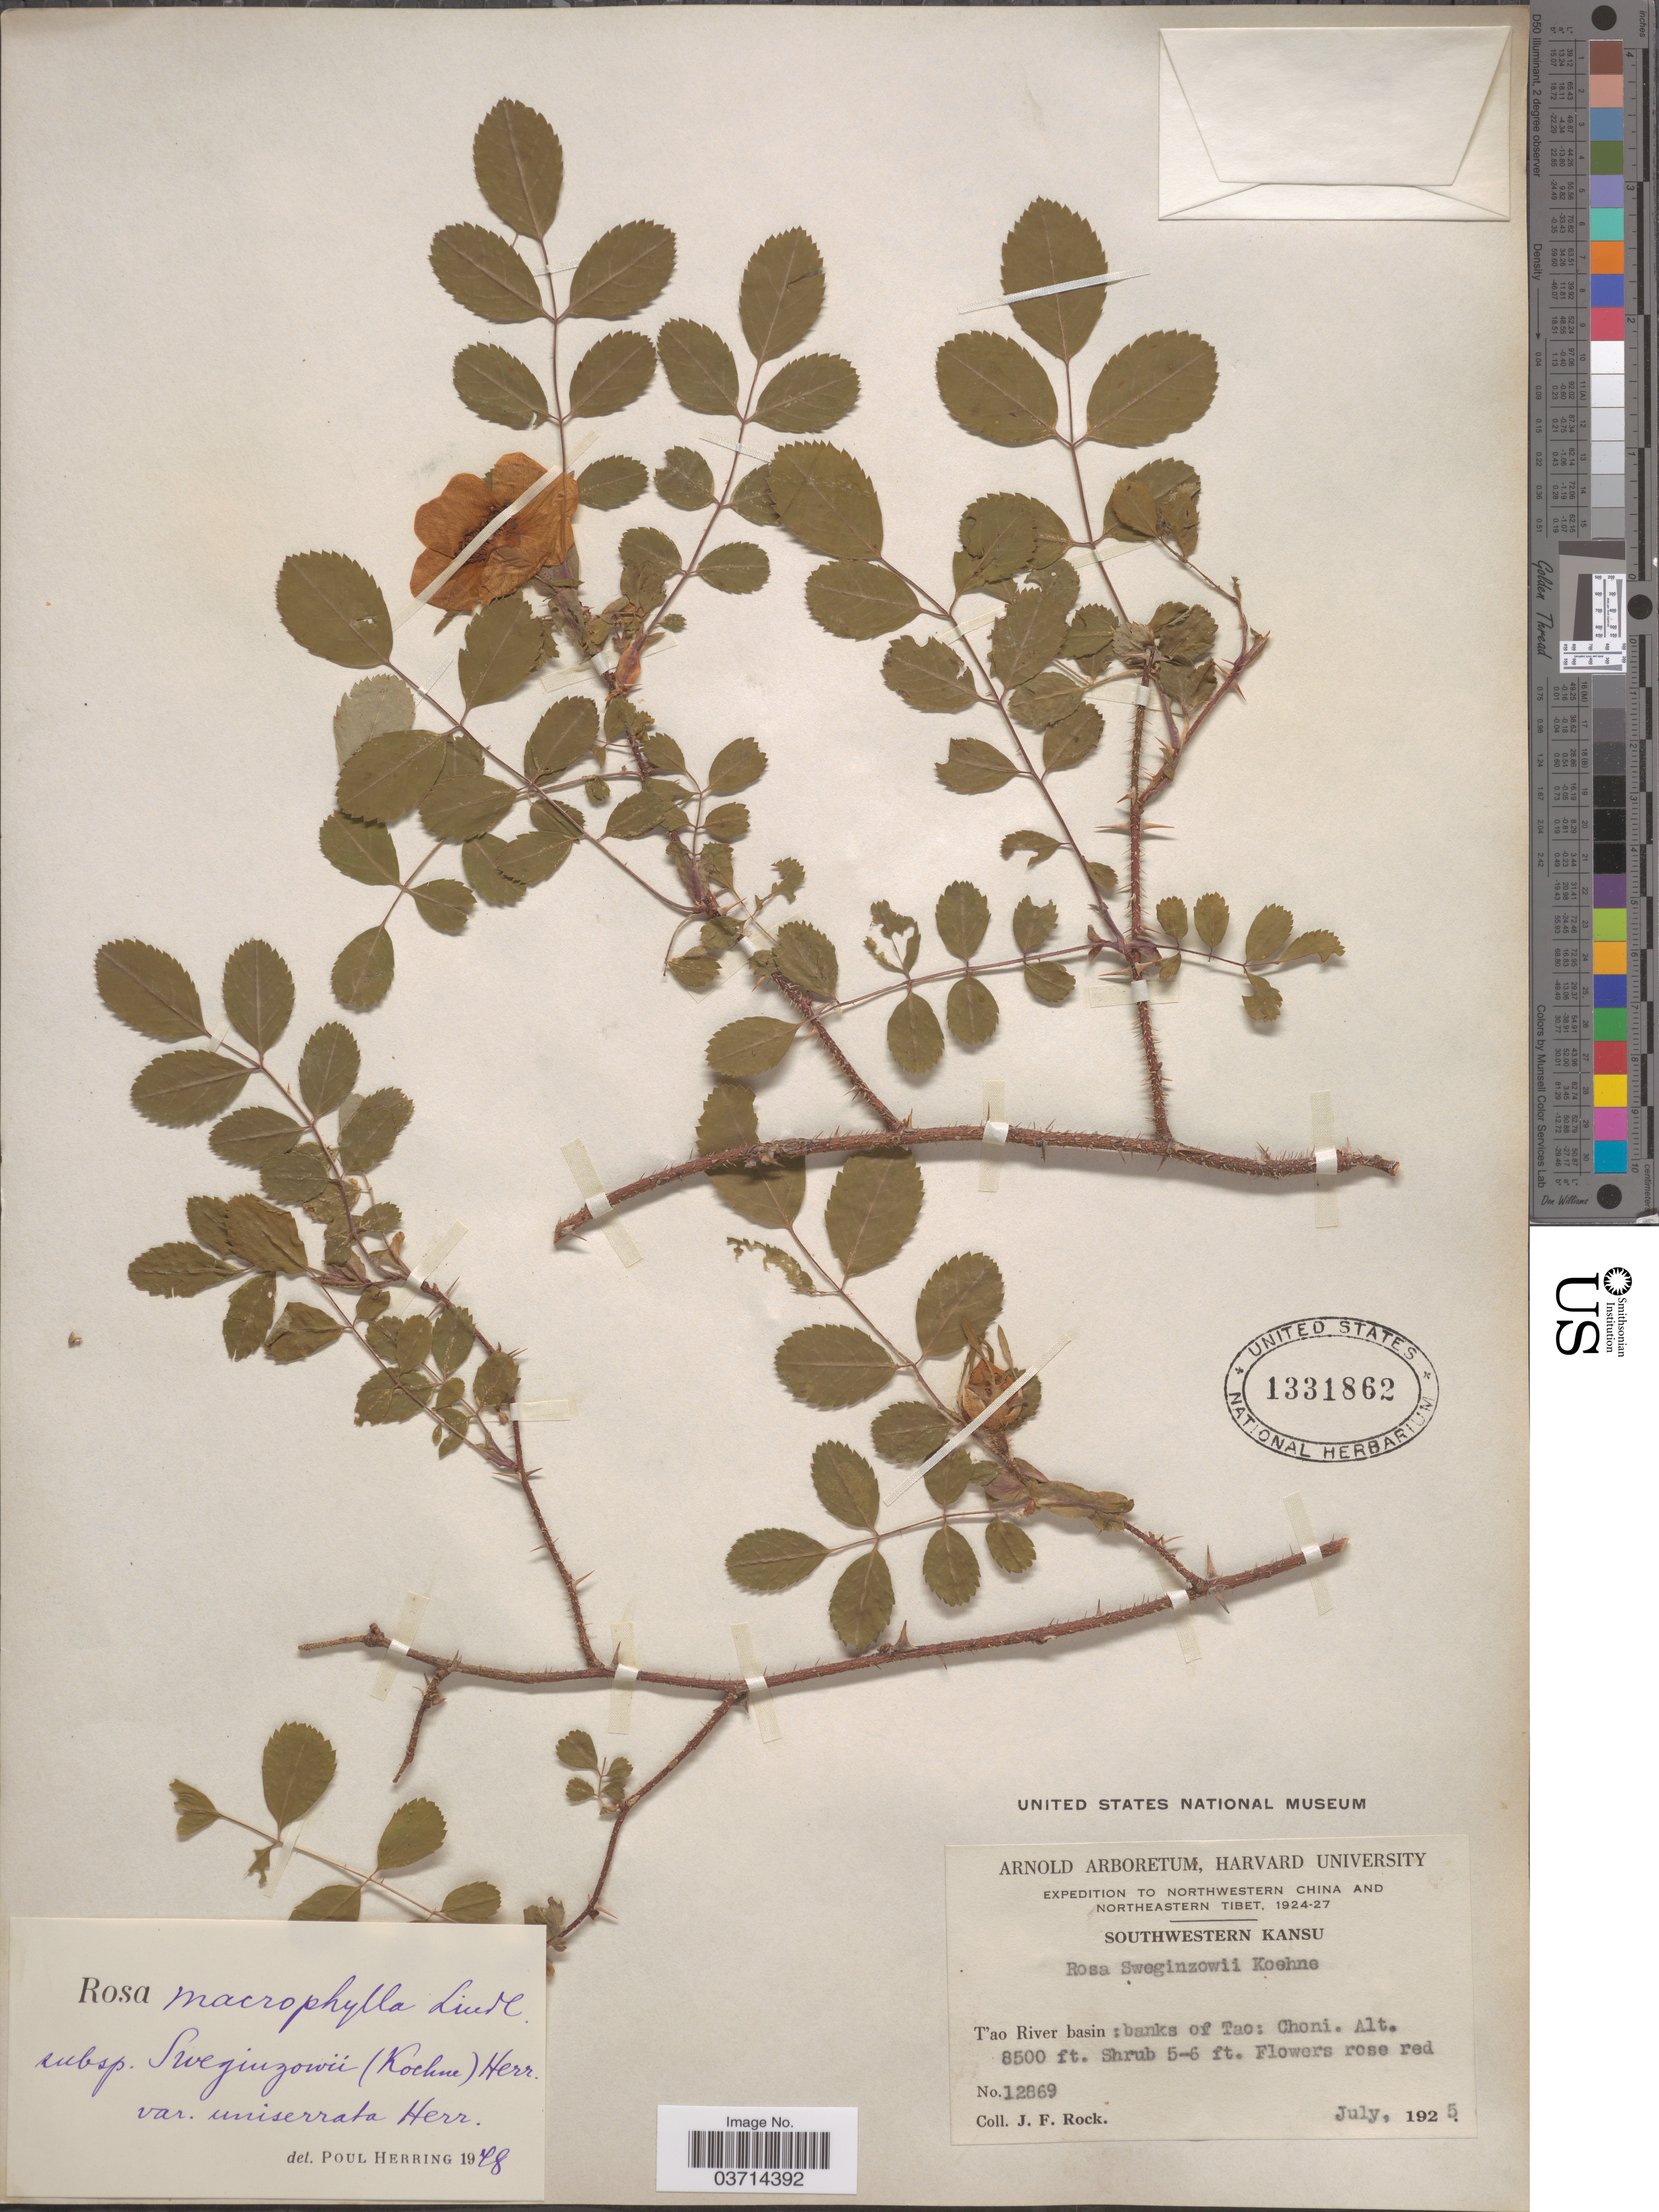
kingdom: Plantae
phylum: Tracheophyta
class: Magnoliopsida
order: Rosales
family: Rosaceae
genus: Rosa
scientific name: Rosa sweginzowii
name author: Koehne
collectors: J. Rock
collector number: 12869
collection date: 1925-07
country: China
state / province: Gansu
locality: Northwestern China. Southwestern Kansu. T'ao River basin: banks of Tao; Choni.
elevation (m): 2591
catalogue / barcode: US 1331862